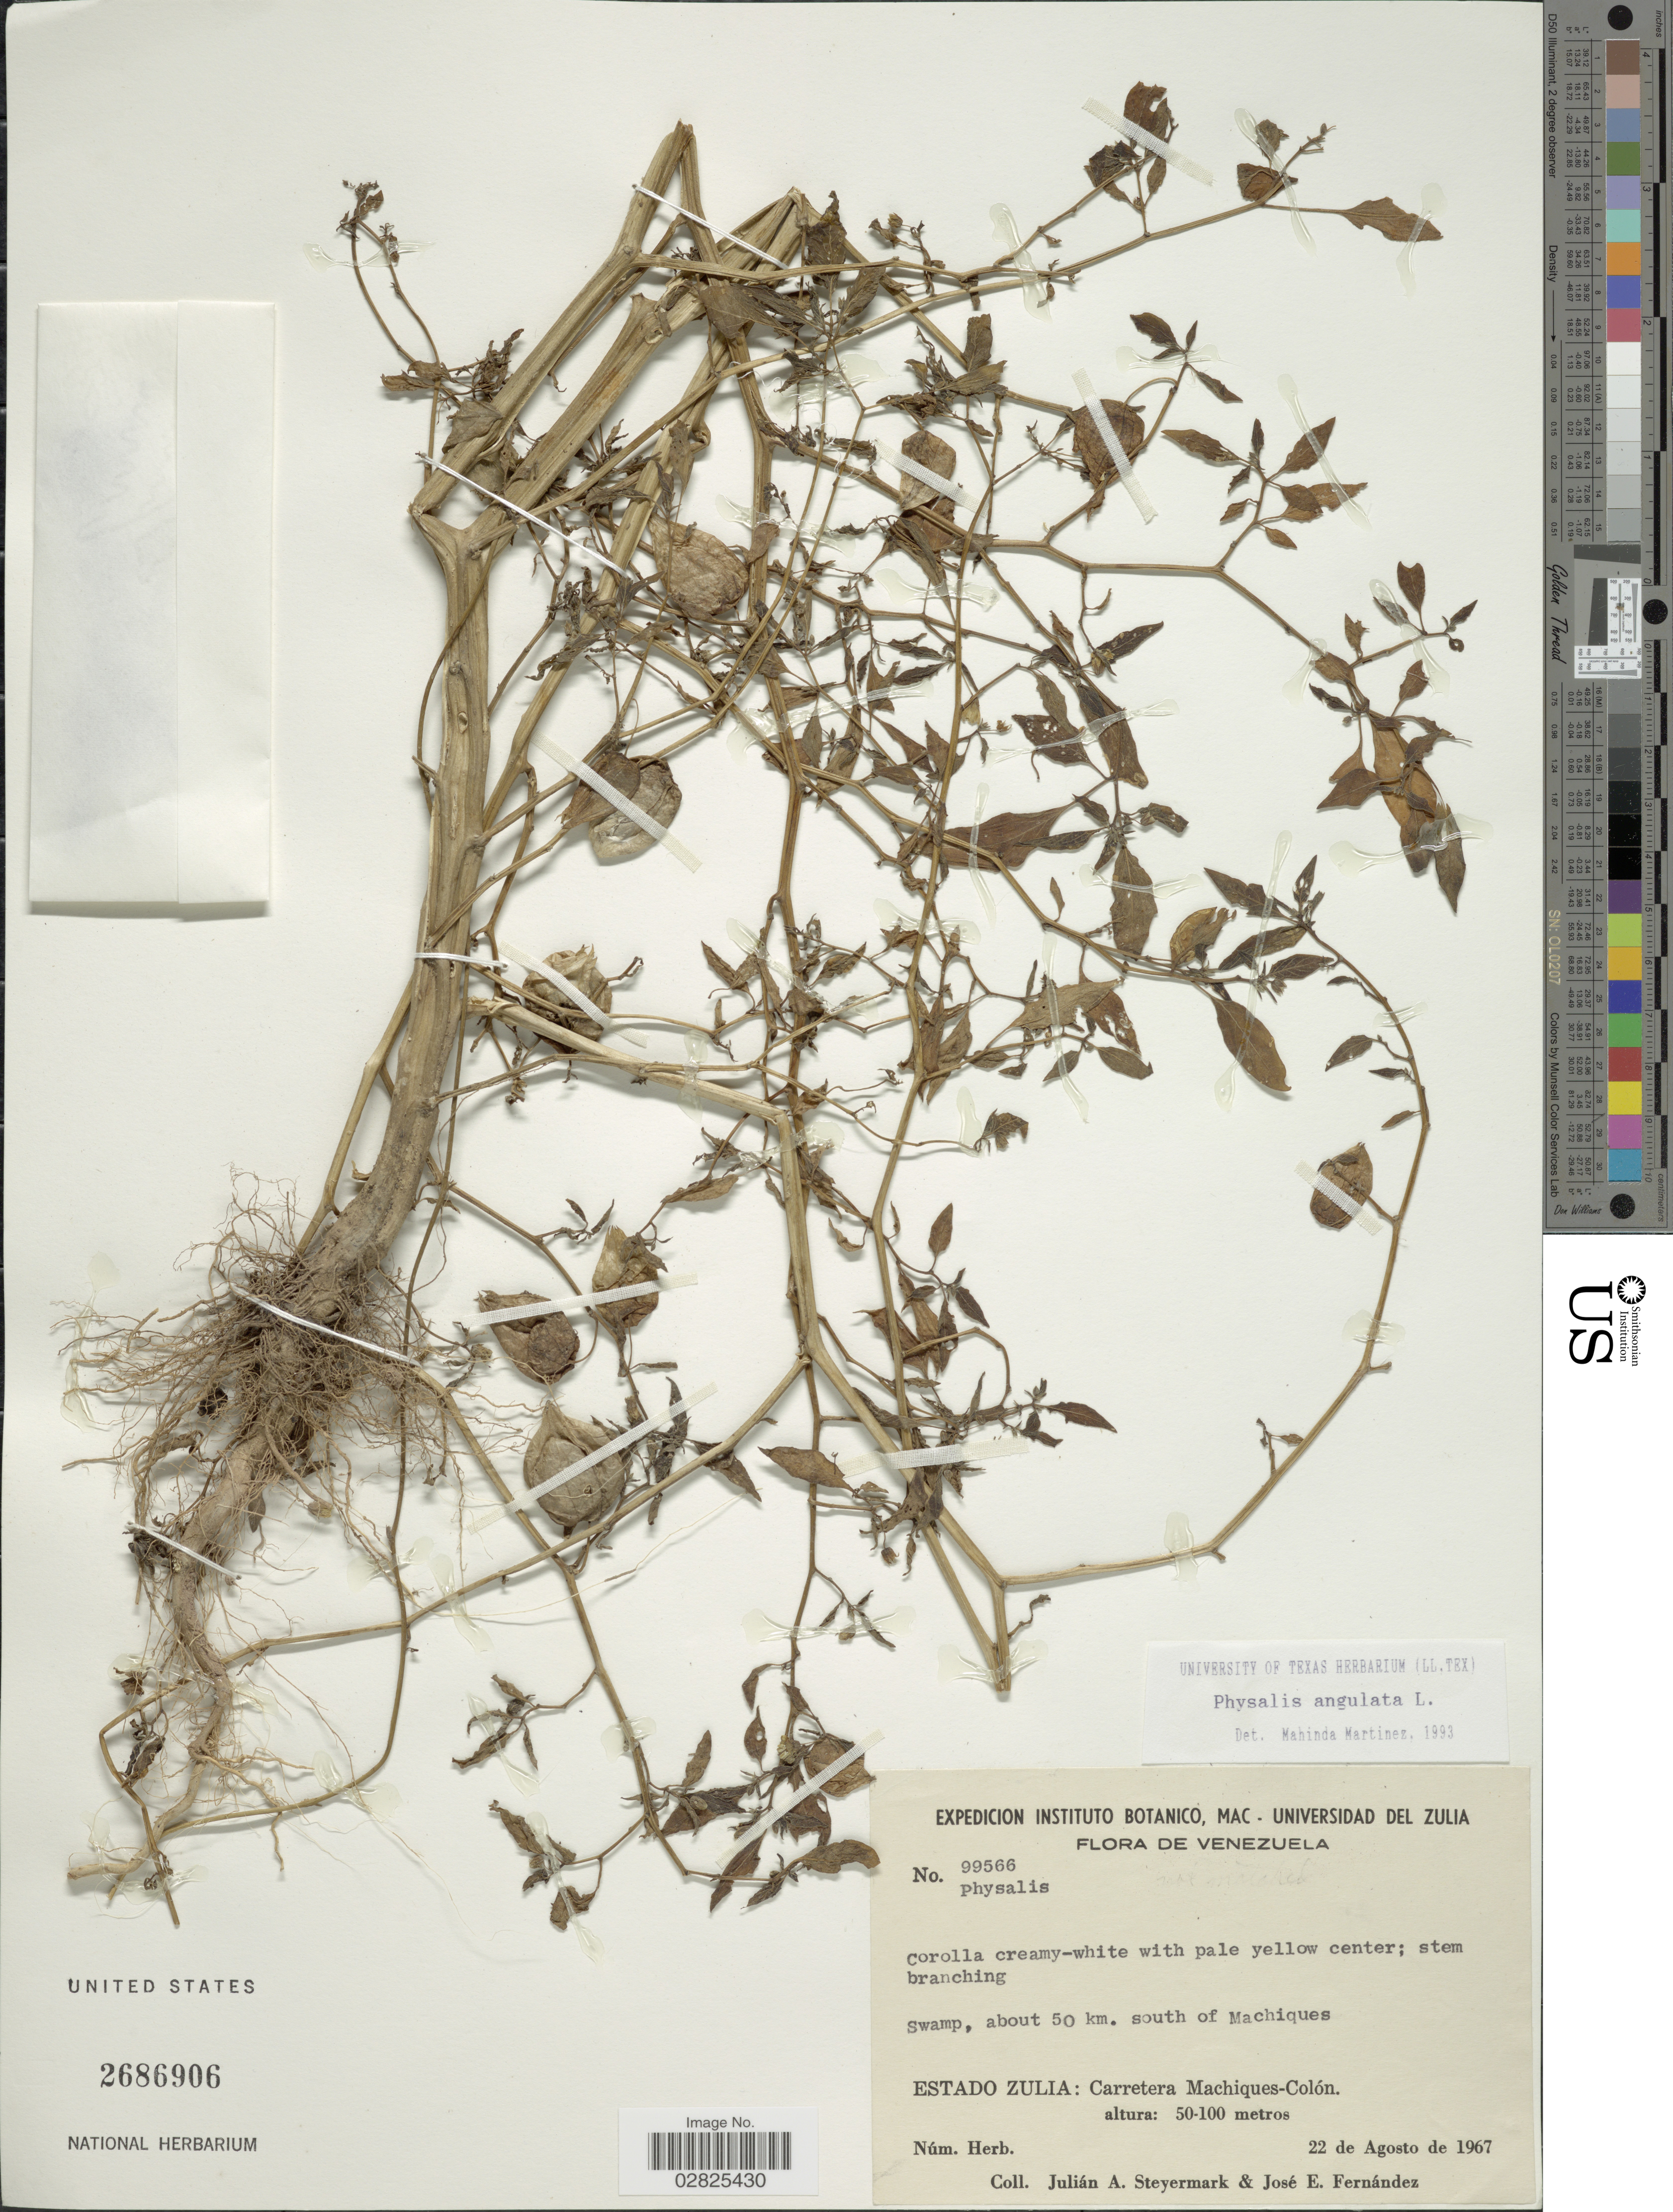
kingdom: Plantae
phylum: Tracheophyta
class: Magnoliopsida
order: Solanales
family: Solanaceae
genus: Physalis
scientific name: Physalis angulata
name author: L.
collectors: J. Steyermark & J. Fernández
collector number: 99566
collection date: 1967-08-22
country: Venezuela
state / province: Zulia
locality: Swamp, about 50 km. south of Machiques. Carretera Machiques-Colón.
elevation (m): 50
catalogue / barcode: US 2686906